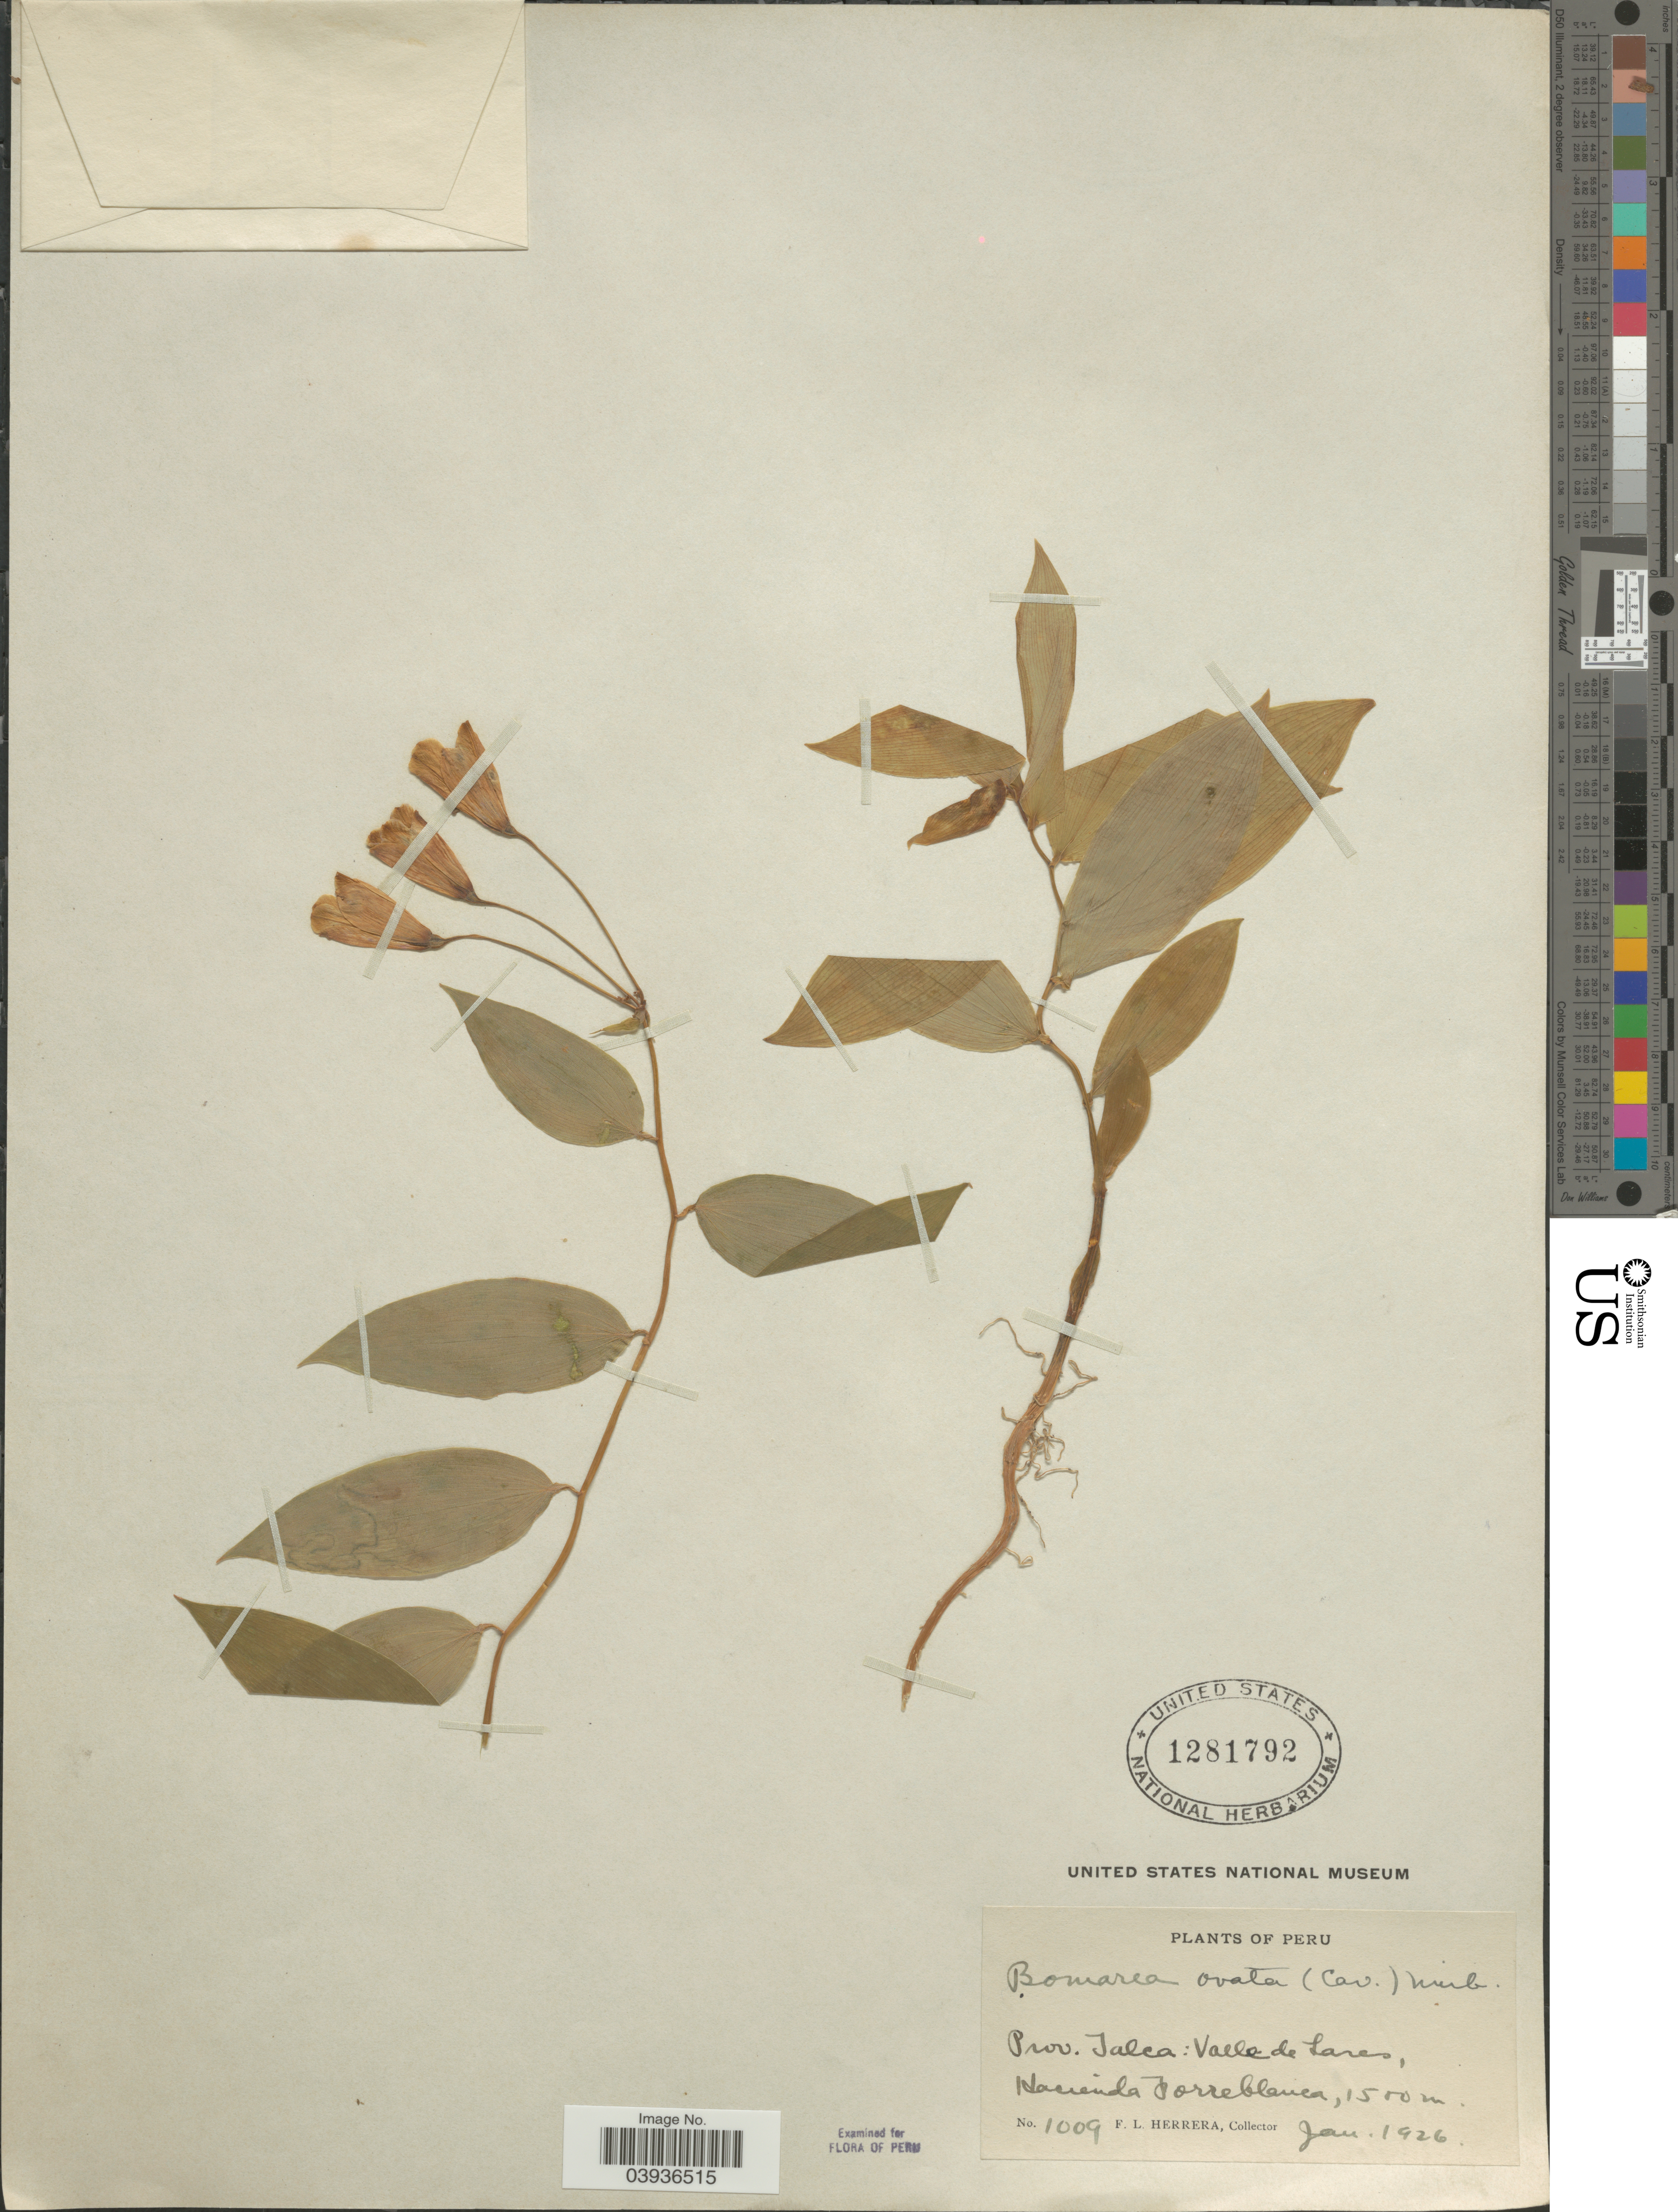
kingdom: Plantae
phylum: Tracheophyta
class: Liliopsida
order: Liliales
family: Alstroemeriaceae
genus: Bomarea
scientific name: Bomarea ovata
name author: (Cav.) Mirb.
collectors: F. L. Herrera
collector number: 1009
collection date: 1926-01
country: Peru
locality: Prov. Talca: Valle de Lares, Hacienda Forreblanca.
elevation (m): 1500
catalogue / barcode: US 1281792